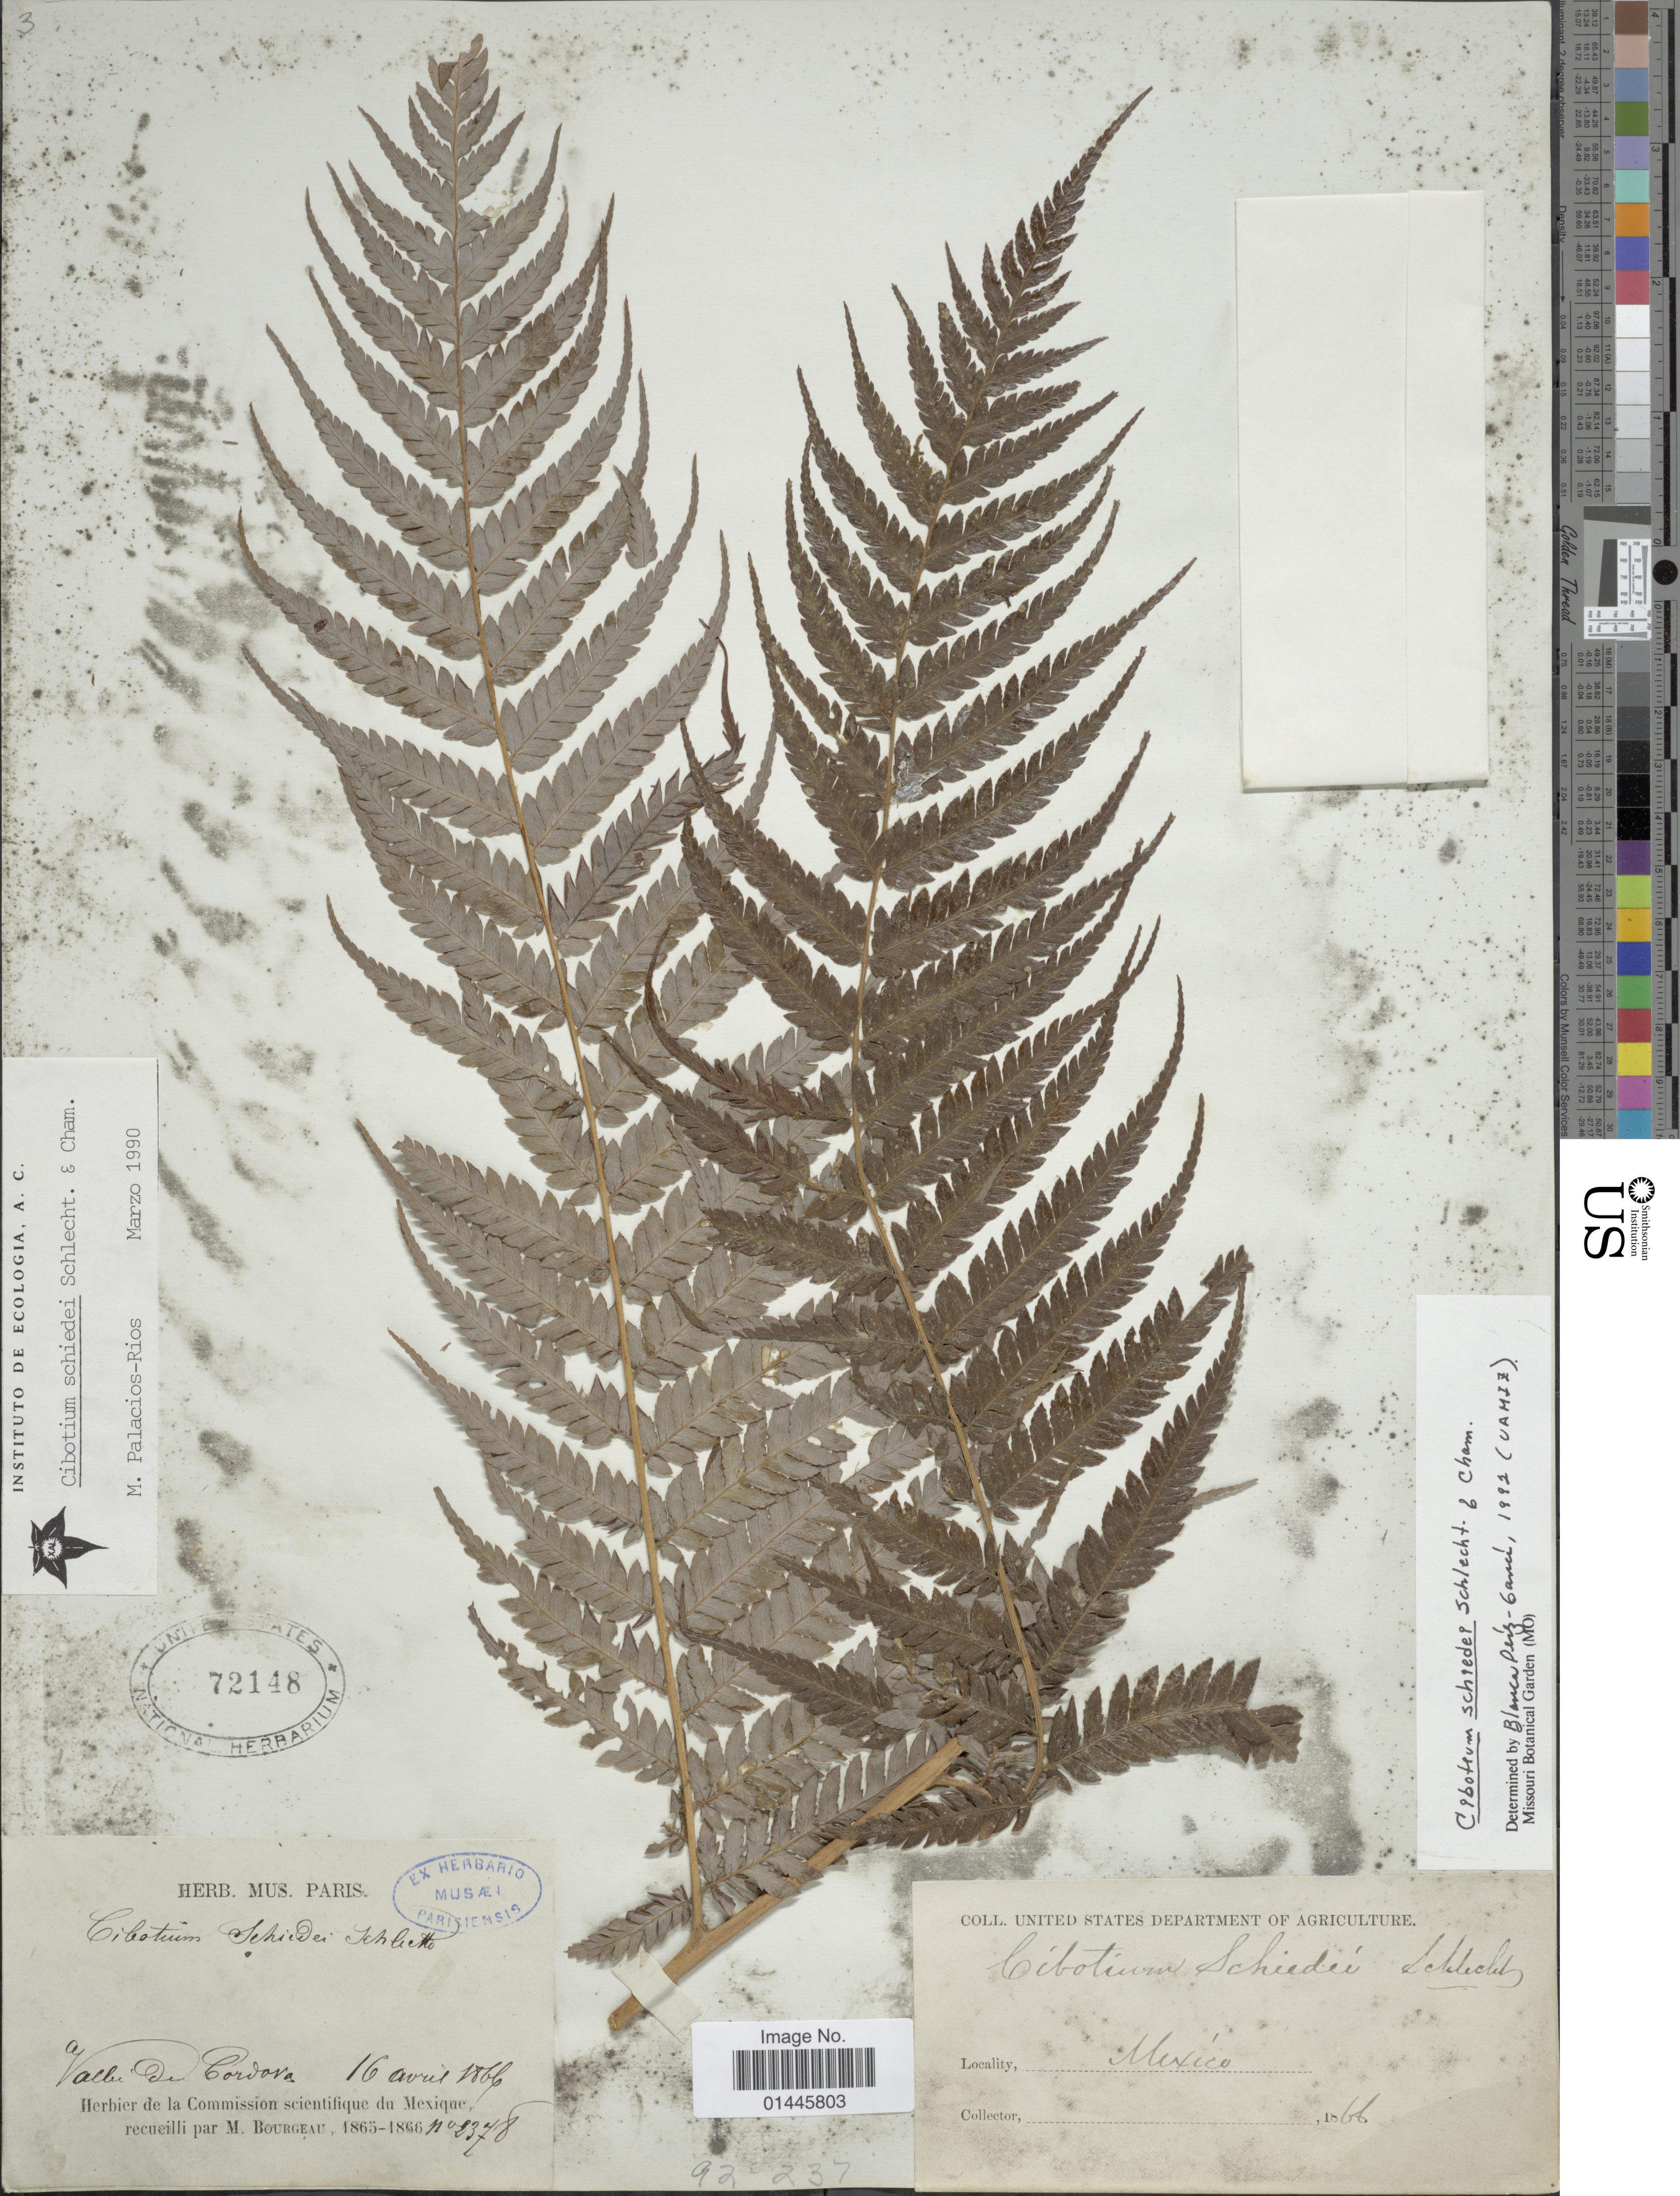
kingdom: Plantae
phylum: Tracheophyta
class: Polypodiopsida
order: Cyatheales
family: Cibotiaceae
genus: Cibotium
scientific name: Cibotium schiedei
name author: Schltdl. & Cham.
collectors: M. Bourgeau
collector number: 2378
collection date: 1866-04-16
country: Mexico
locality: Valle de Cordova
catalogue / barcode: US 72148